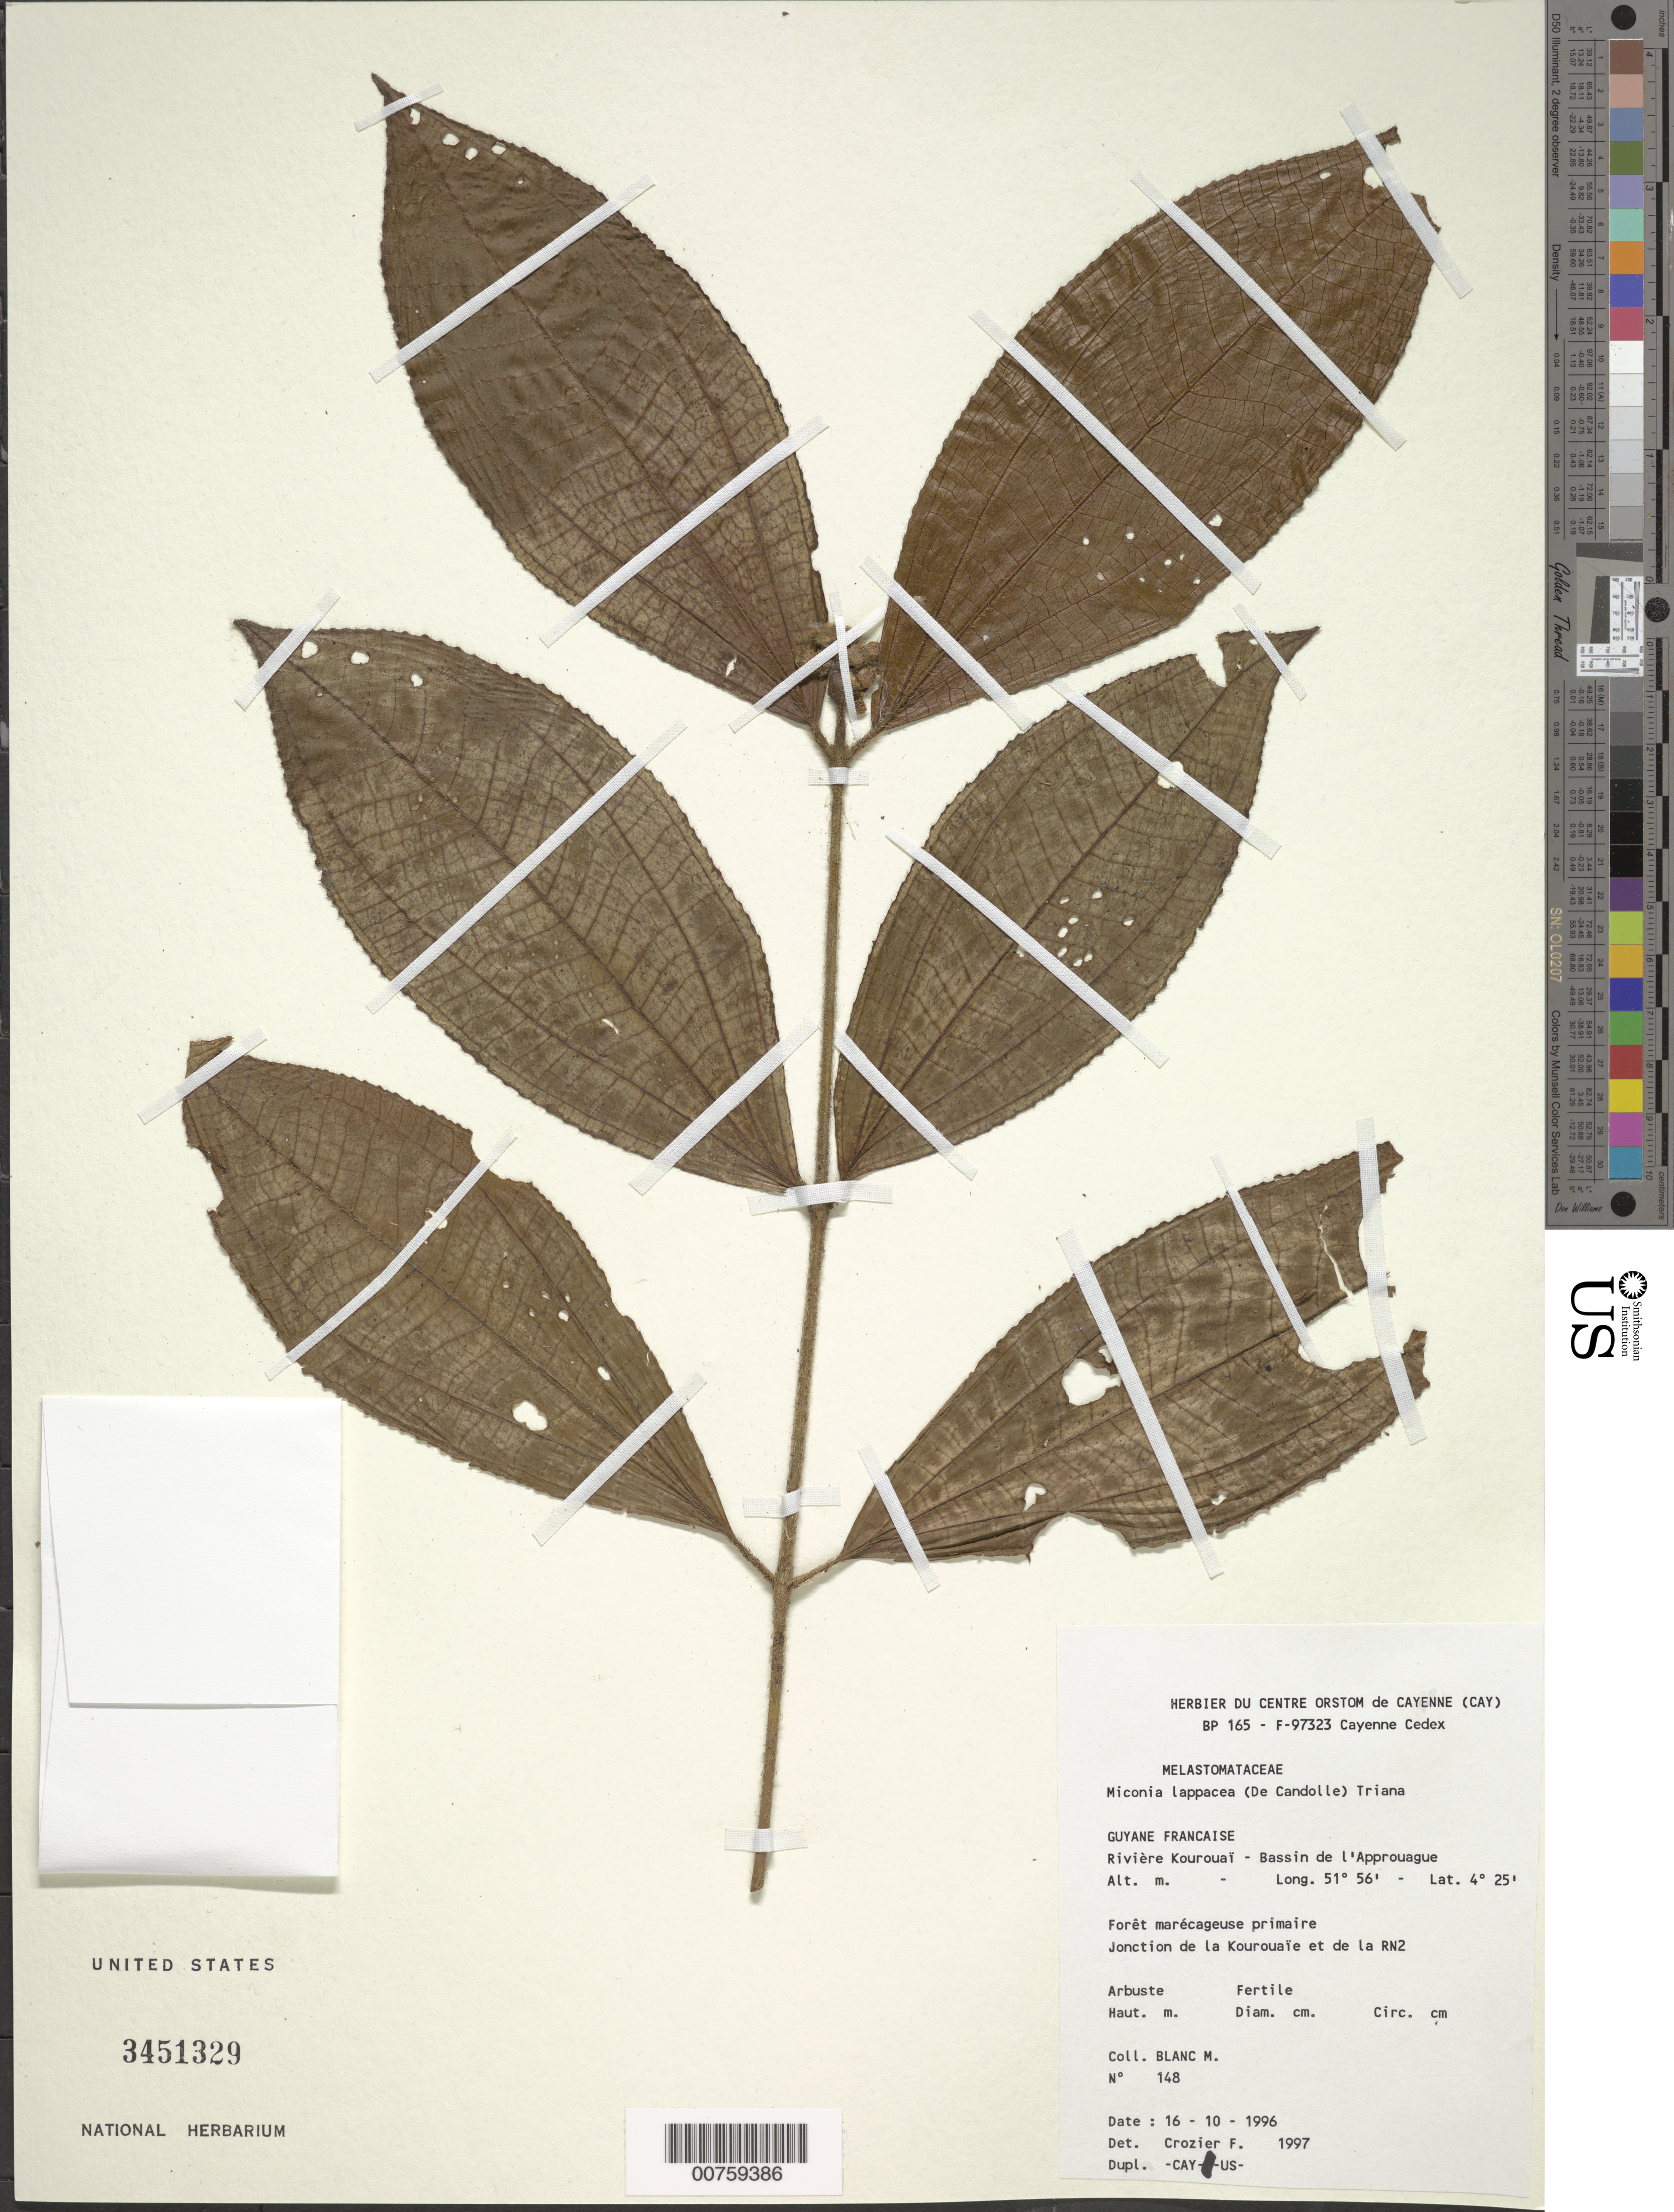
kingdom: Plantae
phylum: Tracheophyta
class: Magnoliopsida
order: Myrtales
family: Melastomataceae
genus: Miconia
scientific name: Miconia lappacea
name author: (DC.) Triana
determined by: Michelangeli, F. A.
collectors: M. Blanc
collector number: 148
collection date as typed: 16-Oct-96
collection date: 1996-10-16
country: French Guiana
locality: Kourouaï R., Bassin de L'Approuague; jonction de la Kourouie et de la RN2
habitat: Primary forest, marshy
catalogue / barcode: US 3451329